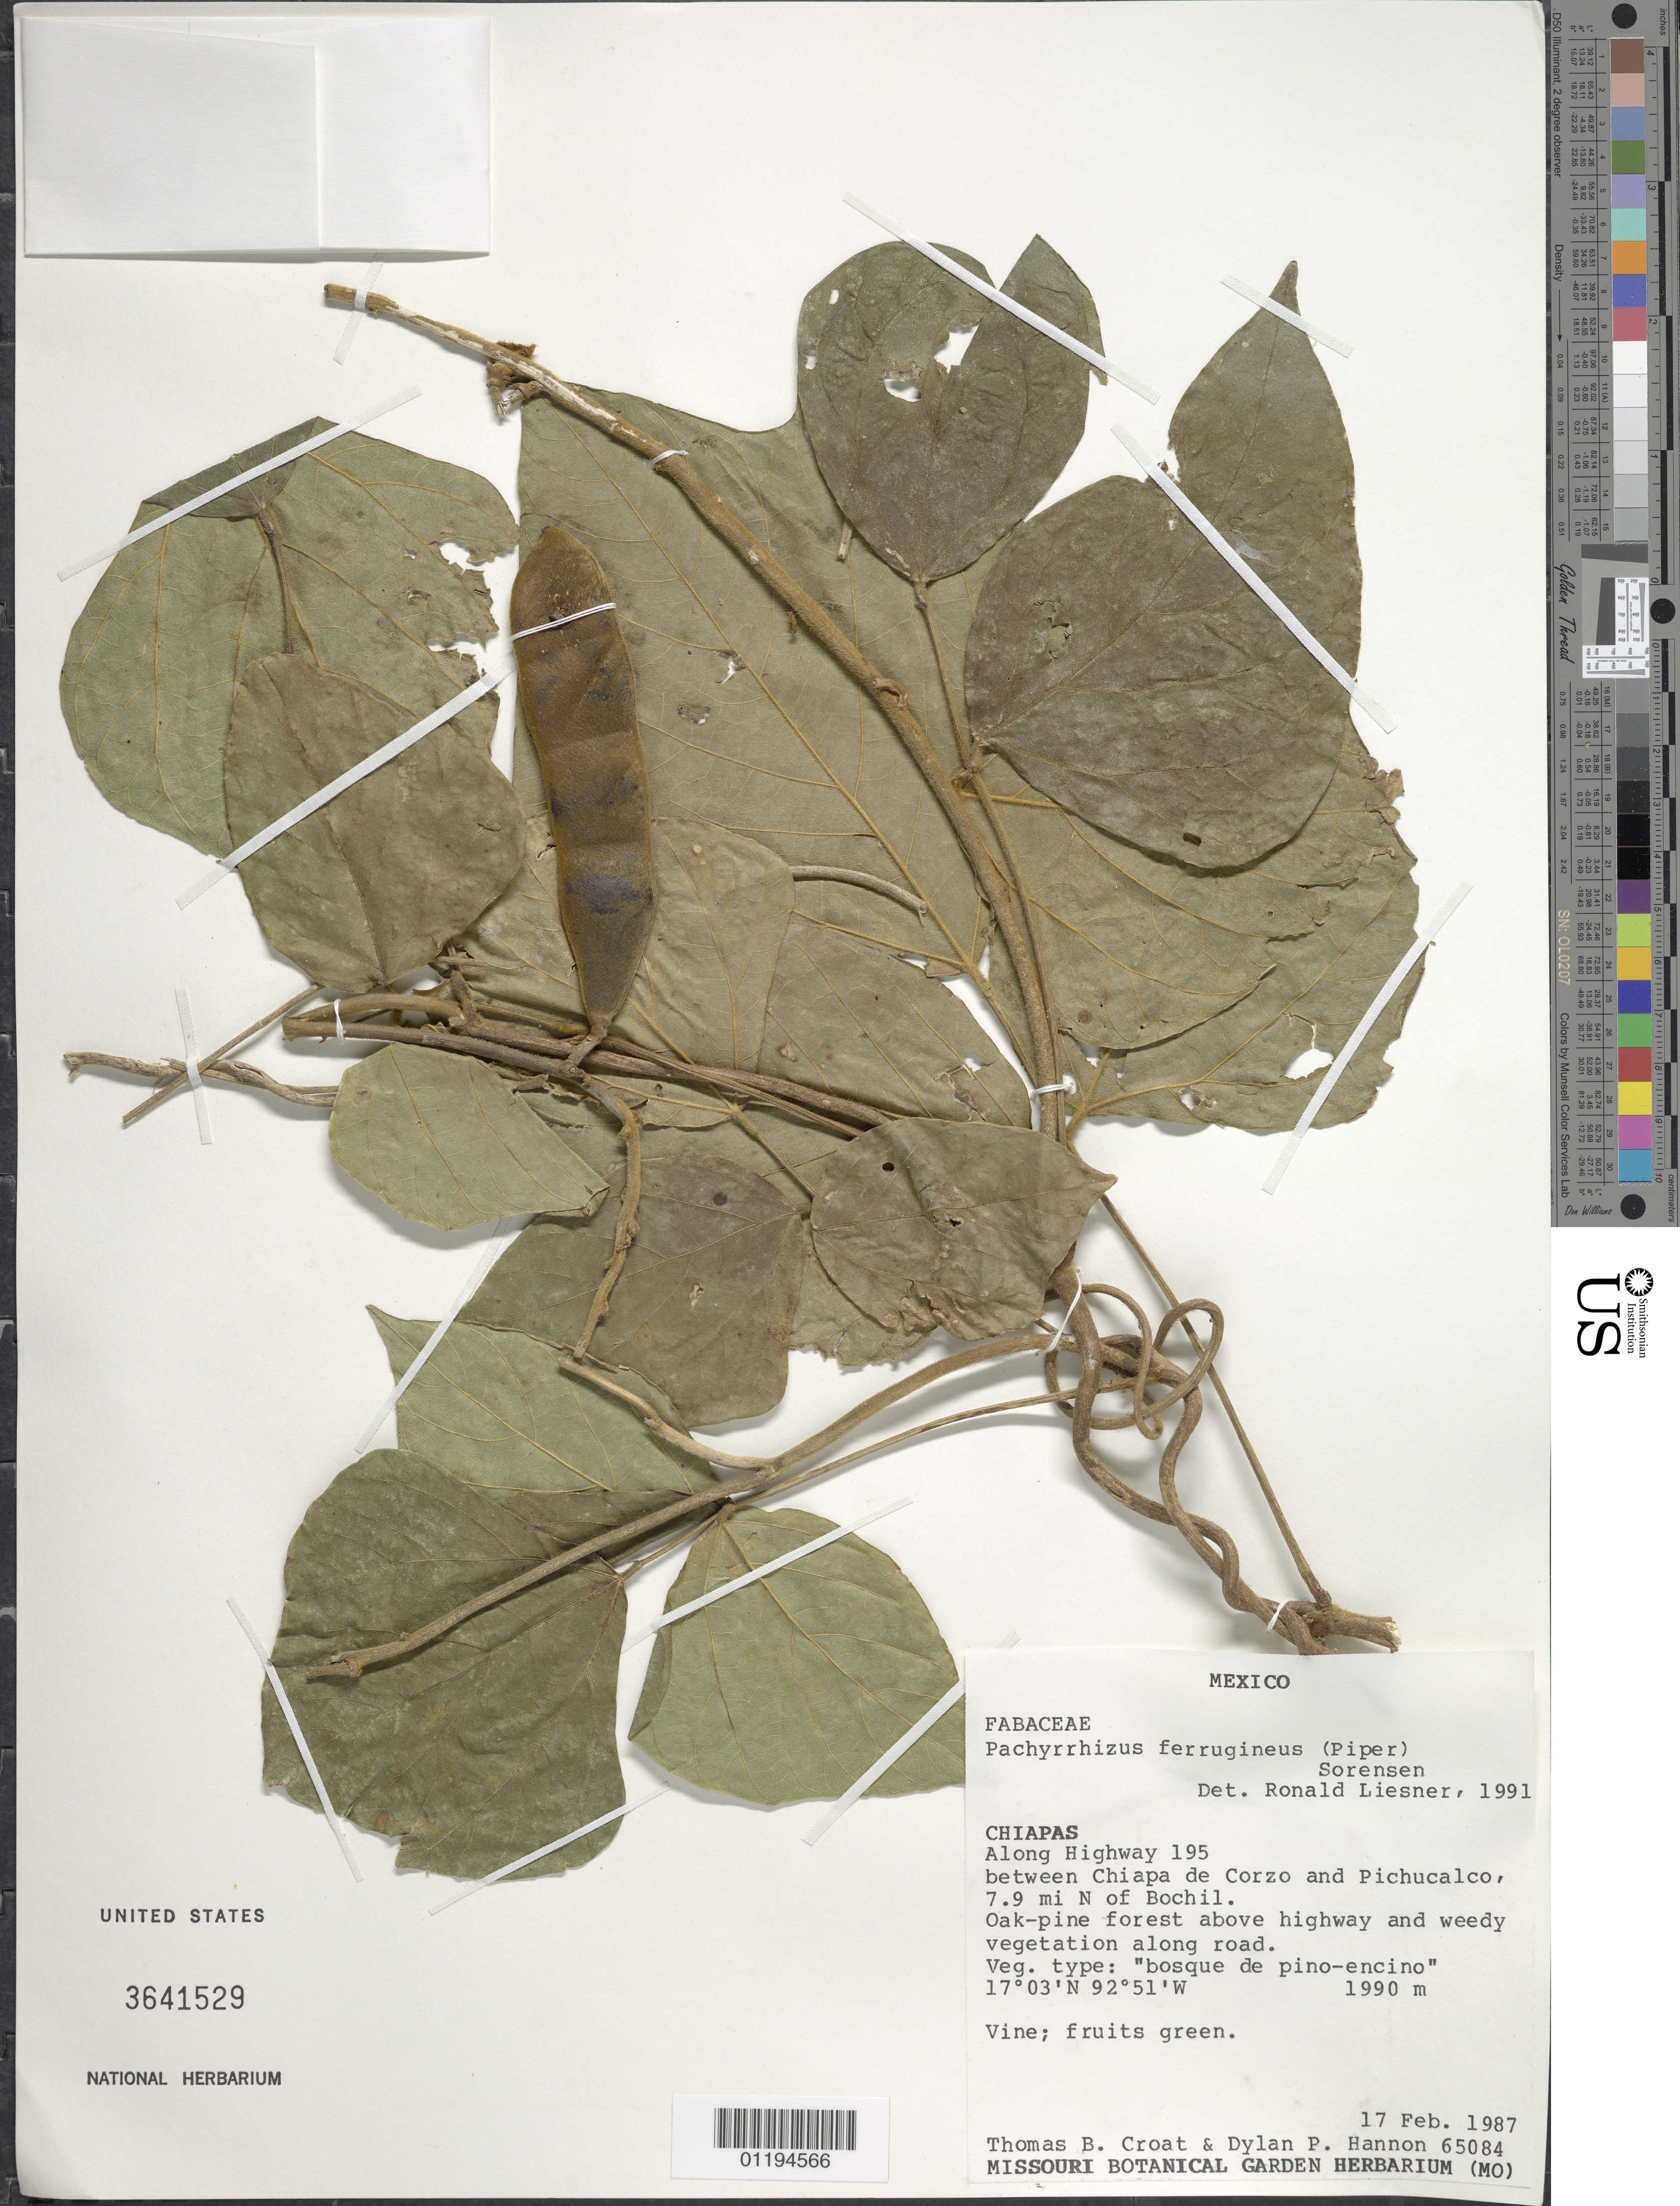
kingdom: Plantae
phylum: Tracheophyta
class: Magnoliopsida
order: Fabales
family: Fabaceae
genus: Pachyrhizus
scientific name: Pachyrhizus ferrugineus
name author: (Piper) M. Sørensen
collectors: T. B. Croat & D. Hannon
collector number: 65084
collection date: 1987-02-17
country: Mexico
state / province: Chiapas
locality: Along Hwy. between Chipa de Corzo and pichucalco, N of Bochil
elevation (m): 1990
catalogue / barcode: US 3641529